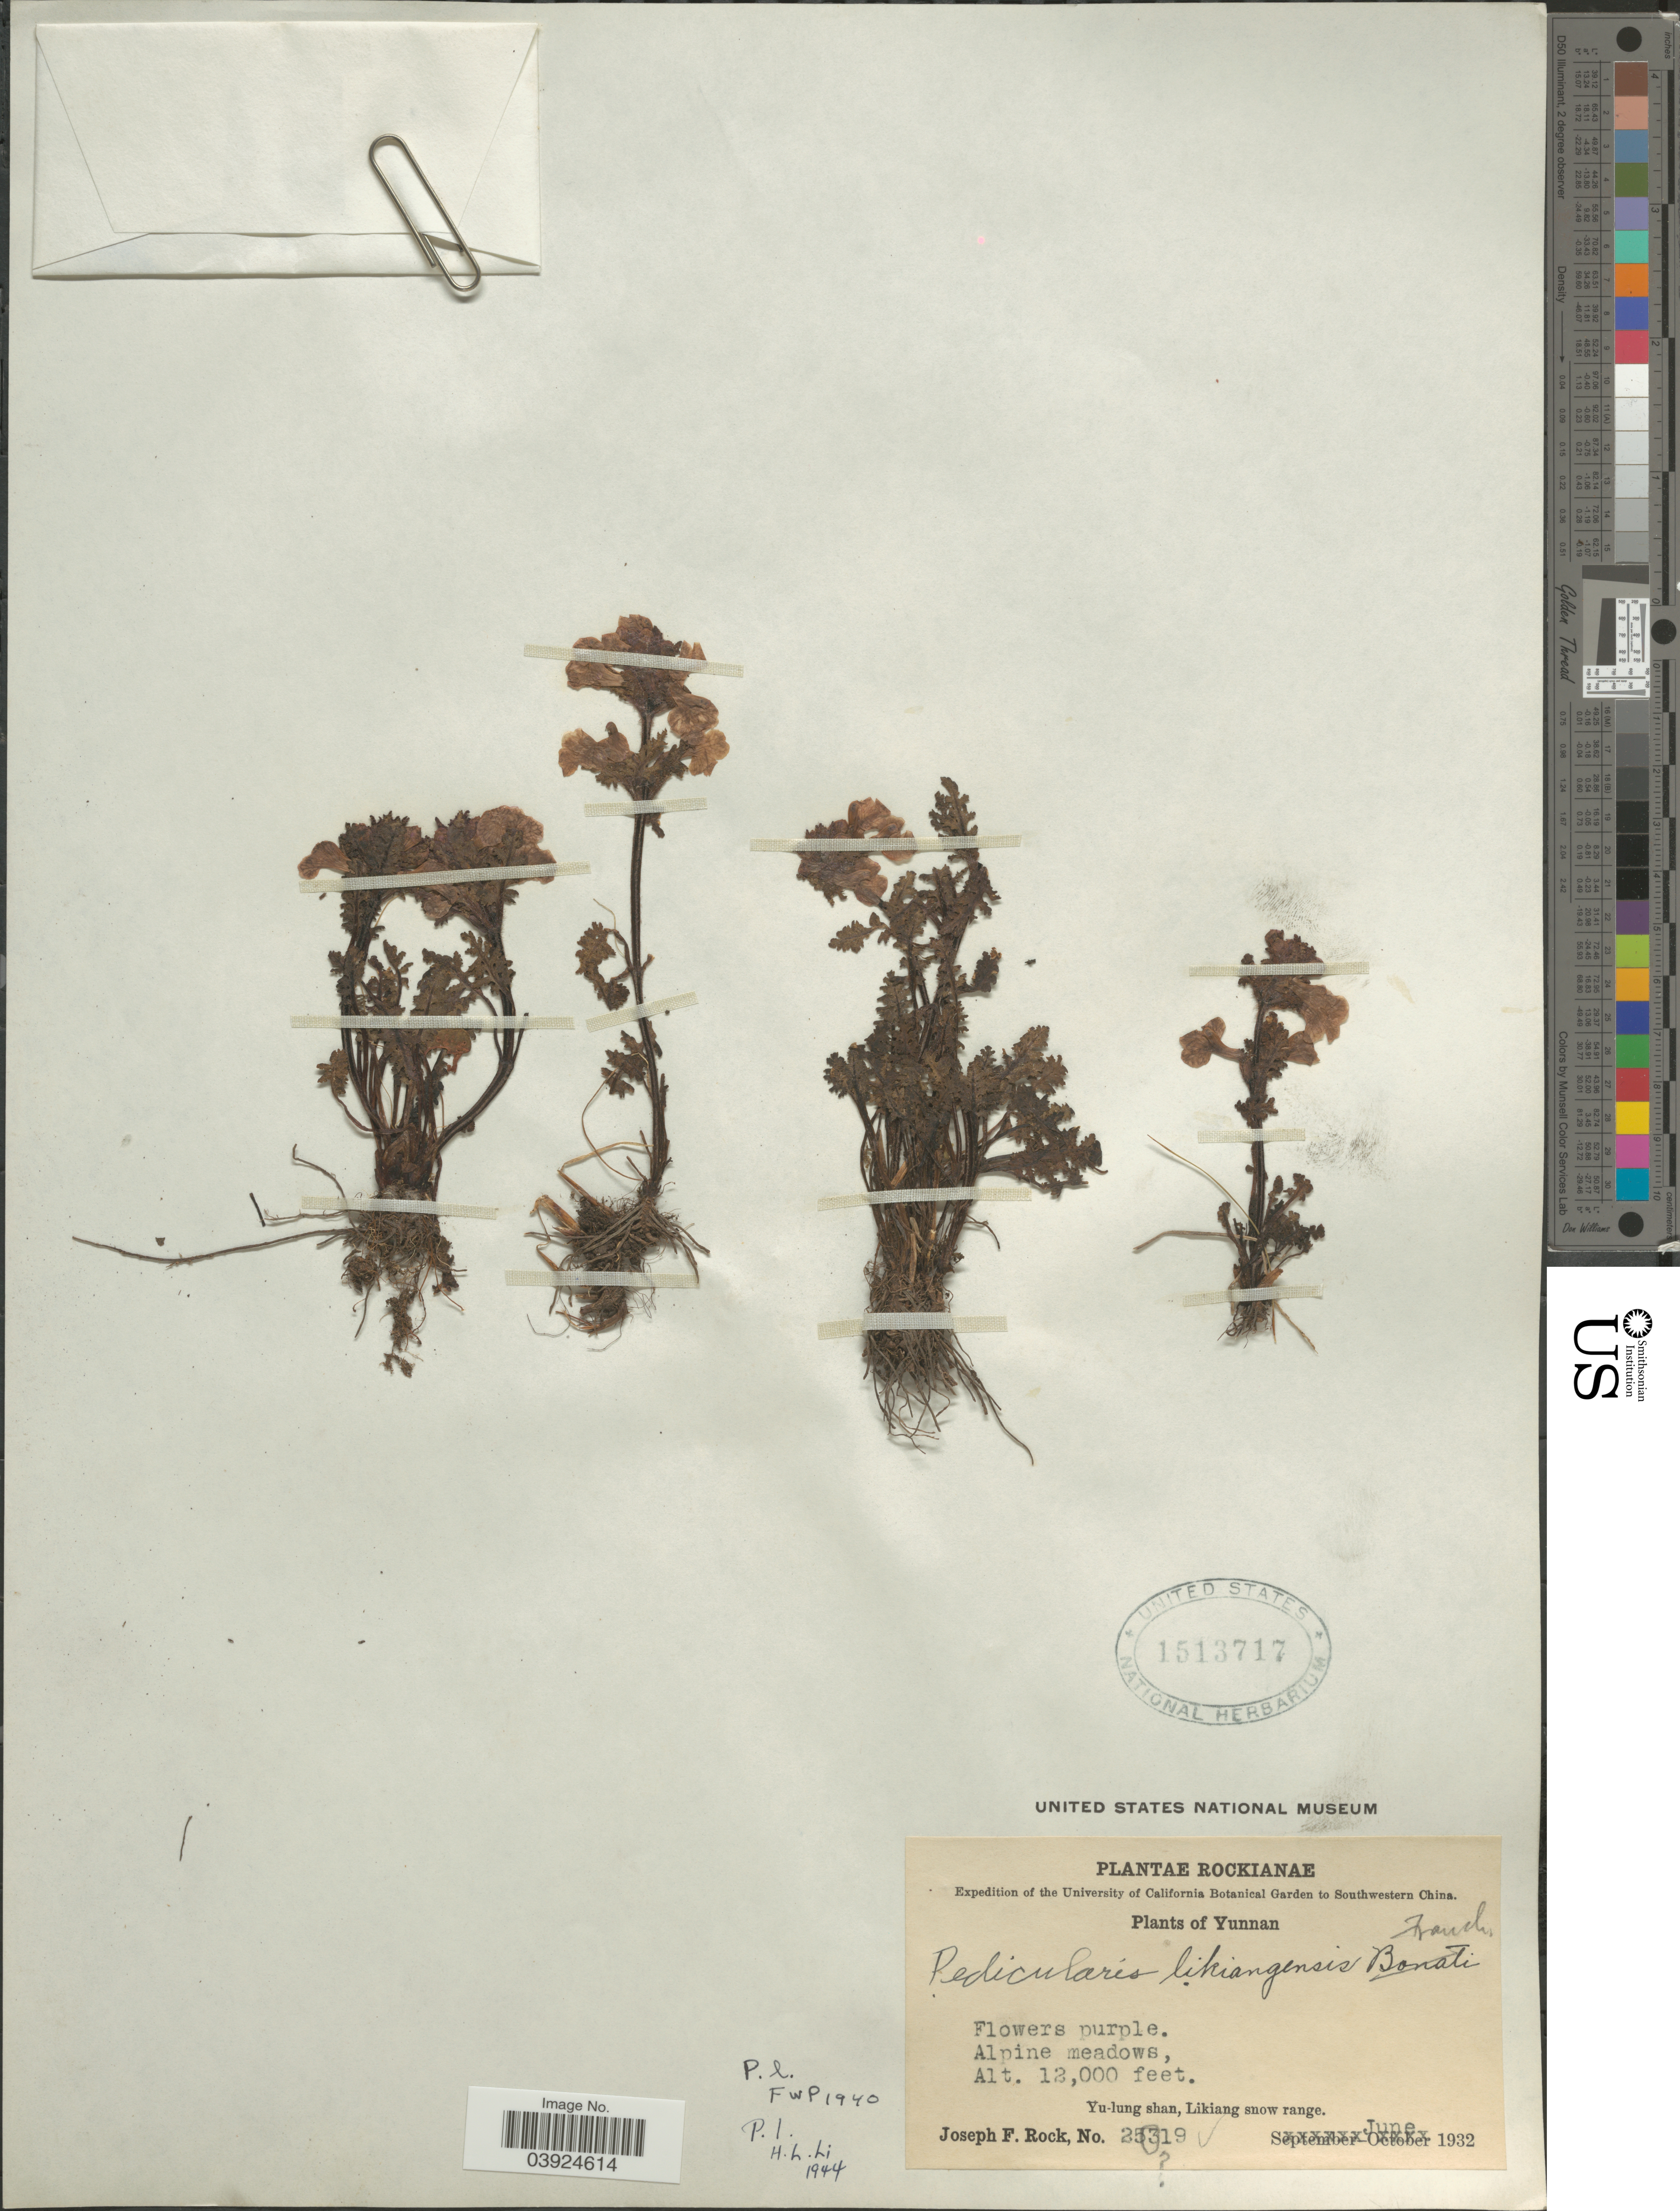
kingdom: Plantae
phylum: Tracheophyta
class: Magnoliopsida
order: Lamiales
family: Orobanchaceae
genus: Pedicularis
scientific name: Pedicularis likiangensis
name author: Franch. ex Maxim.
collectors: J. F. Rock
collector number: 25319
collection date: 1932-06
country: China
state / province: Yunnan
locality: Southwestern China. Yu-lung shan, Likiang snow range.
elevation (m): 3658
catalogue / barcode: US 1513717